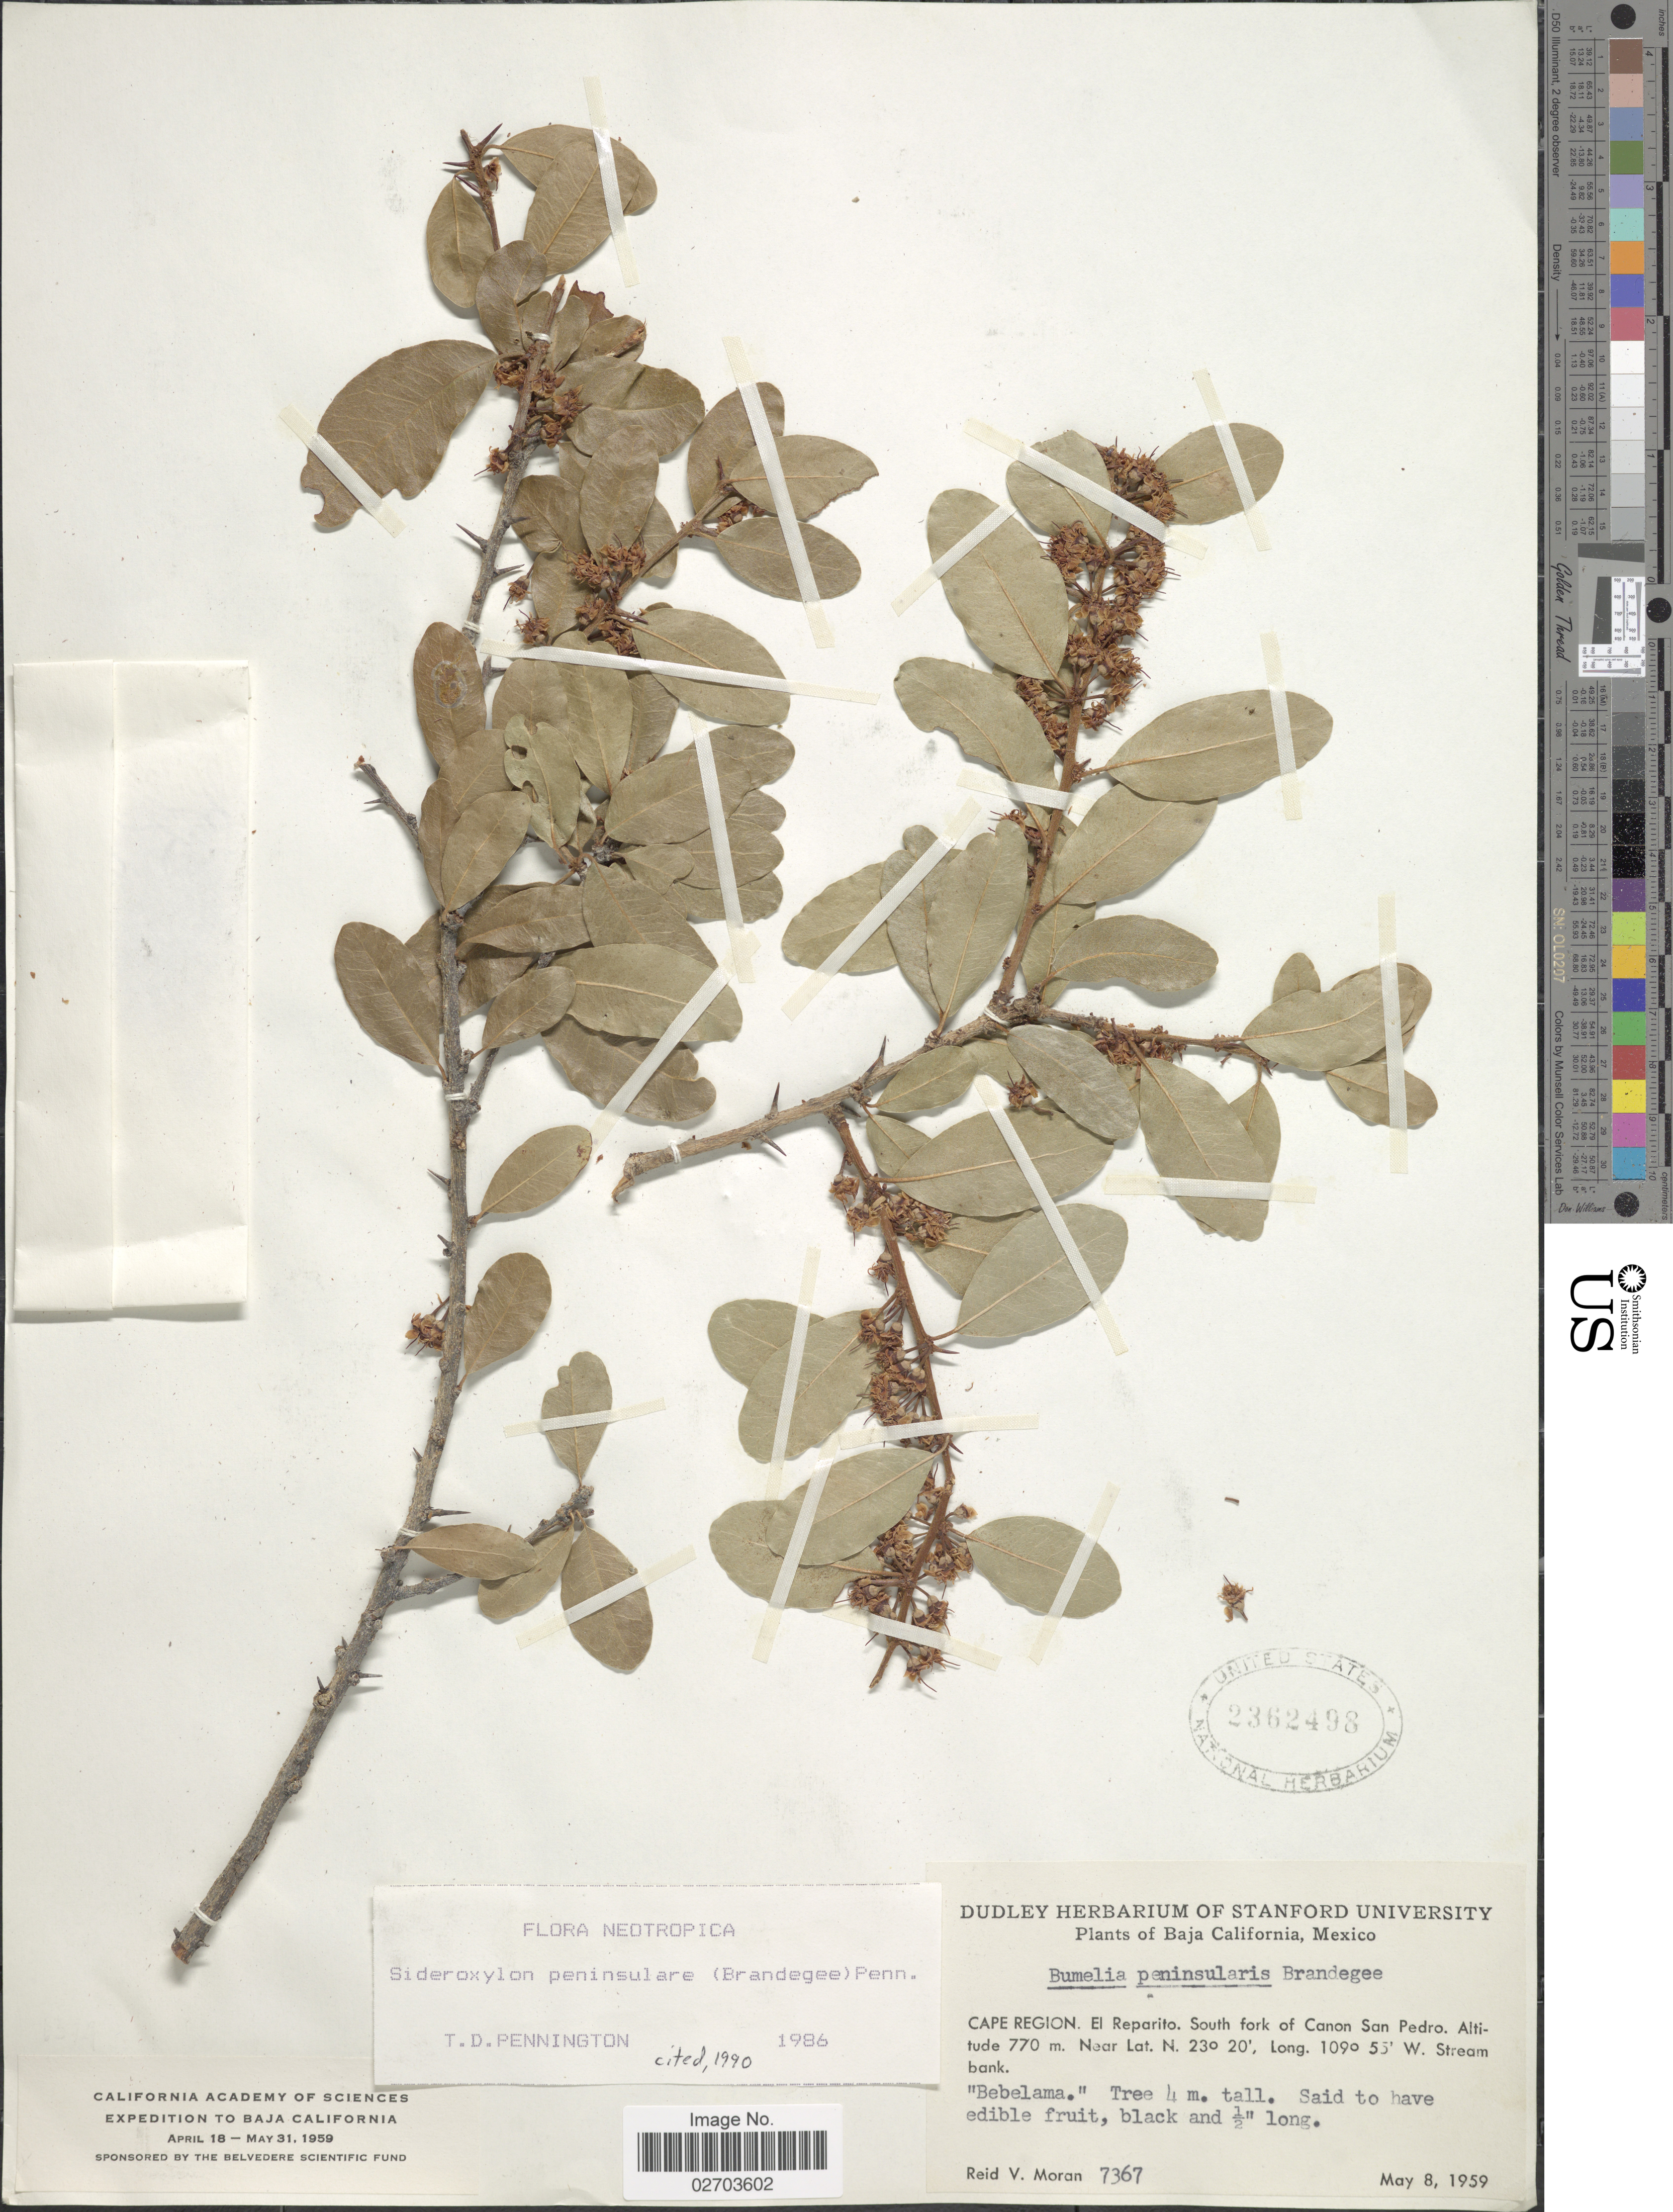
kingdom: Plantae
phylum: Tracheophyta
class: Magnoliopsida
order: Ericales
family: Sapotaceae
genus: Sideroxylon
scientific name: Sideroxylon peninsulare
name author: (Brandegee) T.D. Penn.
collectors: R. V. Moran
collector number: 7367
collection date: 1959-05-08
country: Mexico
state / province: Baja California Sur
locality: Cape Region, El Reparito, South fork of Canon San Pedro, stream bank.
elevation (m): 770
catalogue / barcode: US 2362498